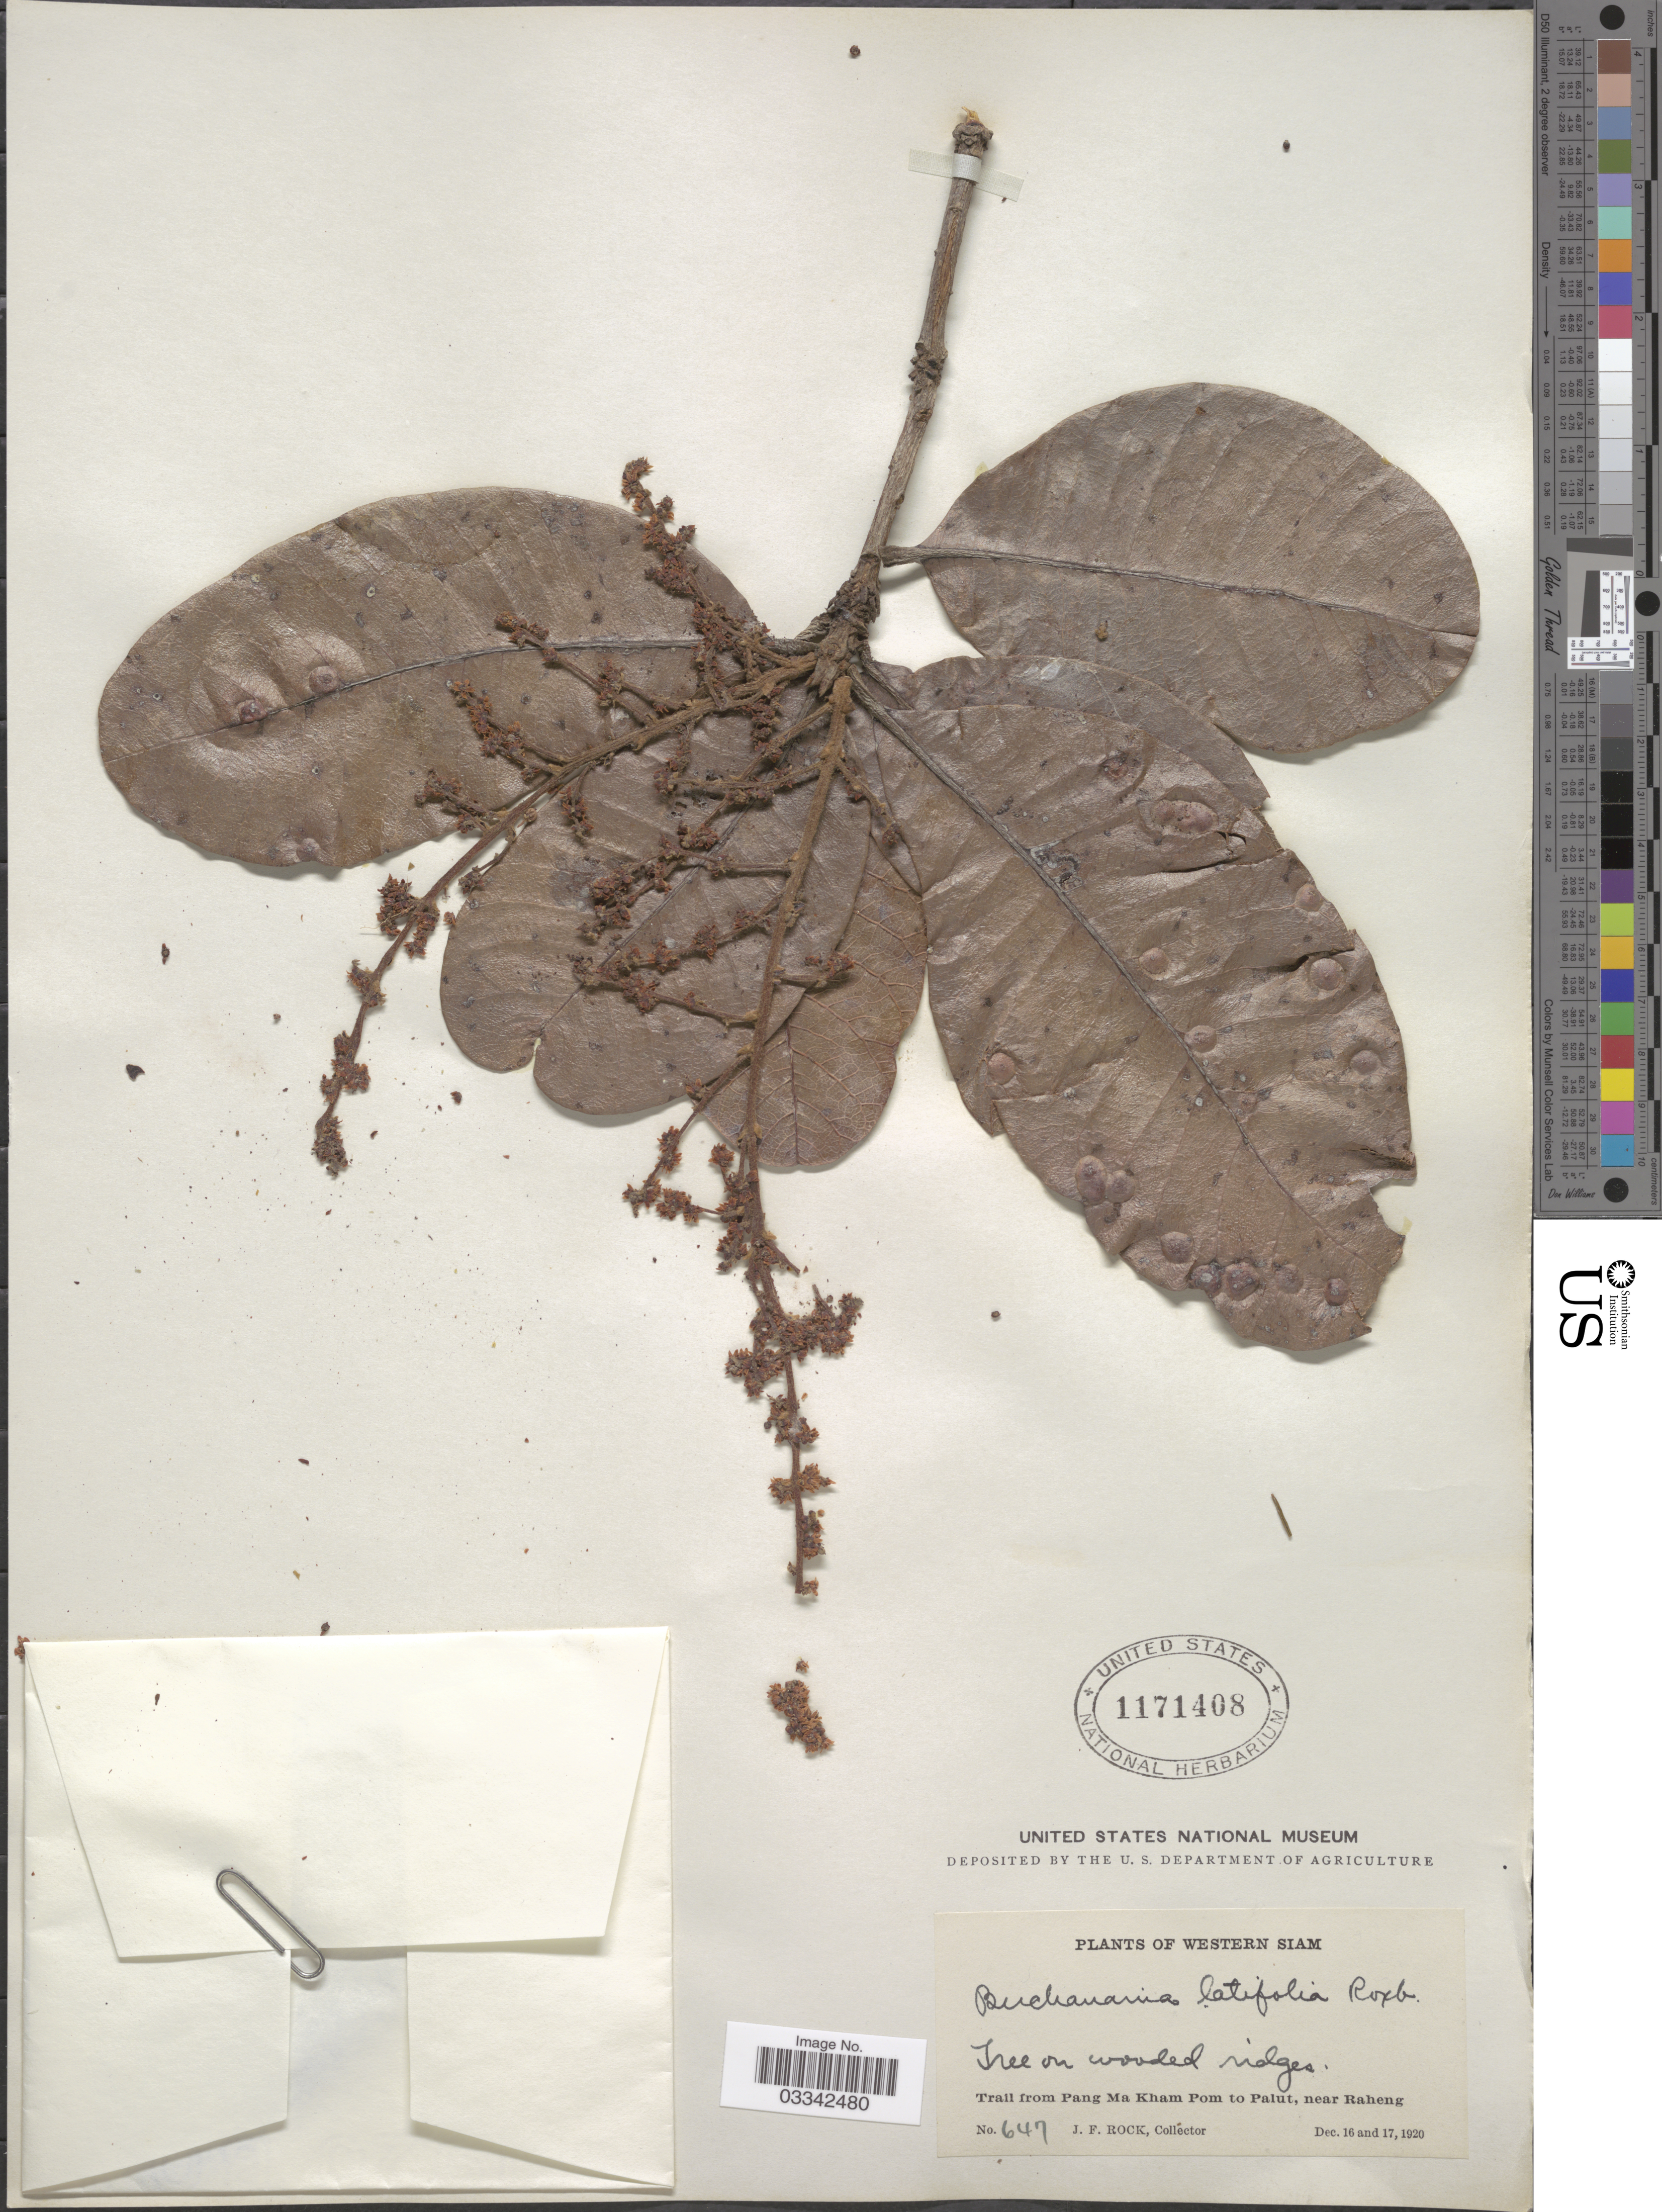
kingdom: Plantae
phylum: Tracheophyta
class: Magnoliopsida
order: Sapindales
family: Anacardiaceae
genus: Buchanania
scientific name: Buchanania latifolia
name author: Roxb.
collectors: J. Rock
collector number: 647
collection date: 1920-12-16/1920-12-17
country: Thailand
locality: Western Siam. Trail from Pang Ma Kham Pom to Palut, near Raheng.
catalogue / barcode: US 1171408